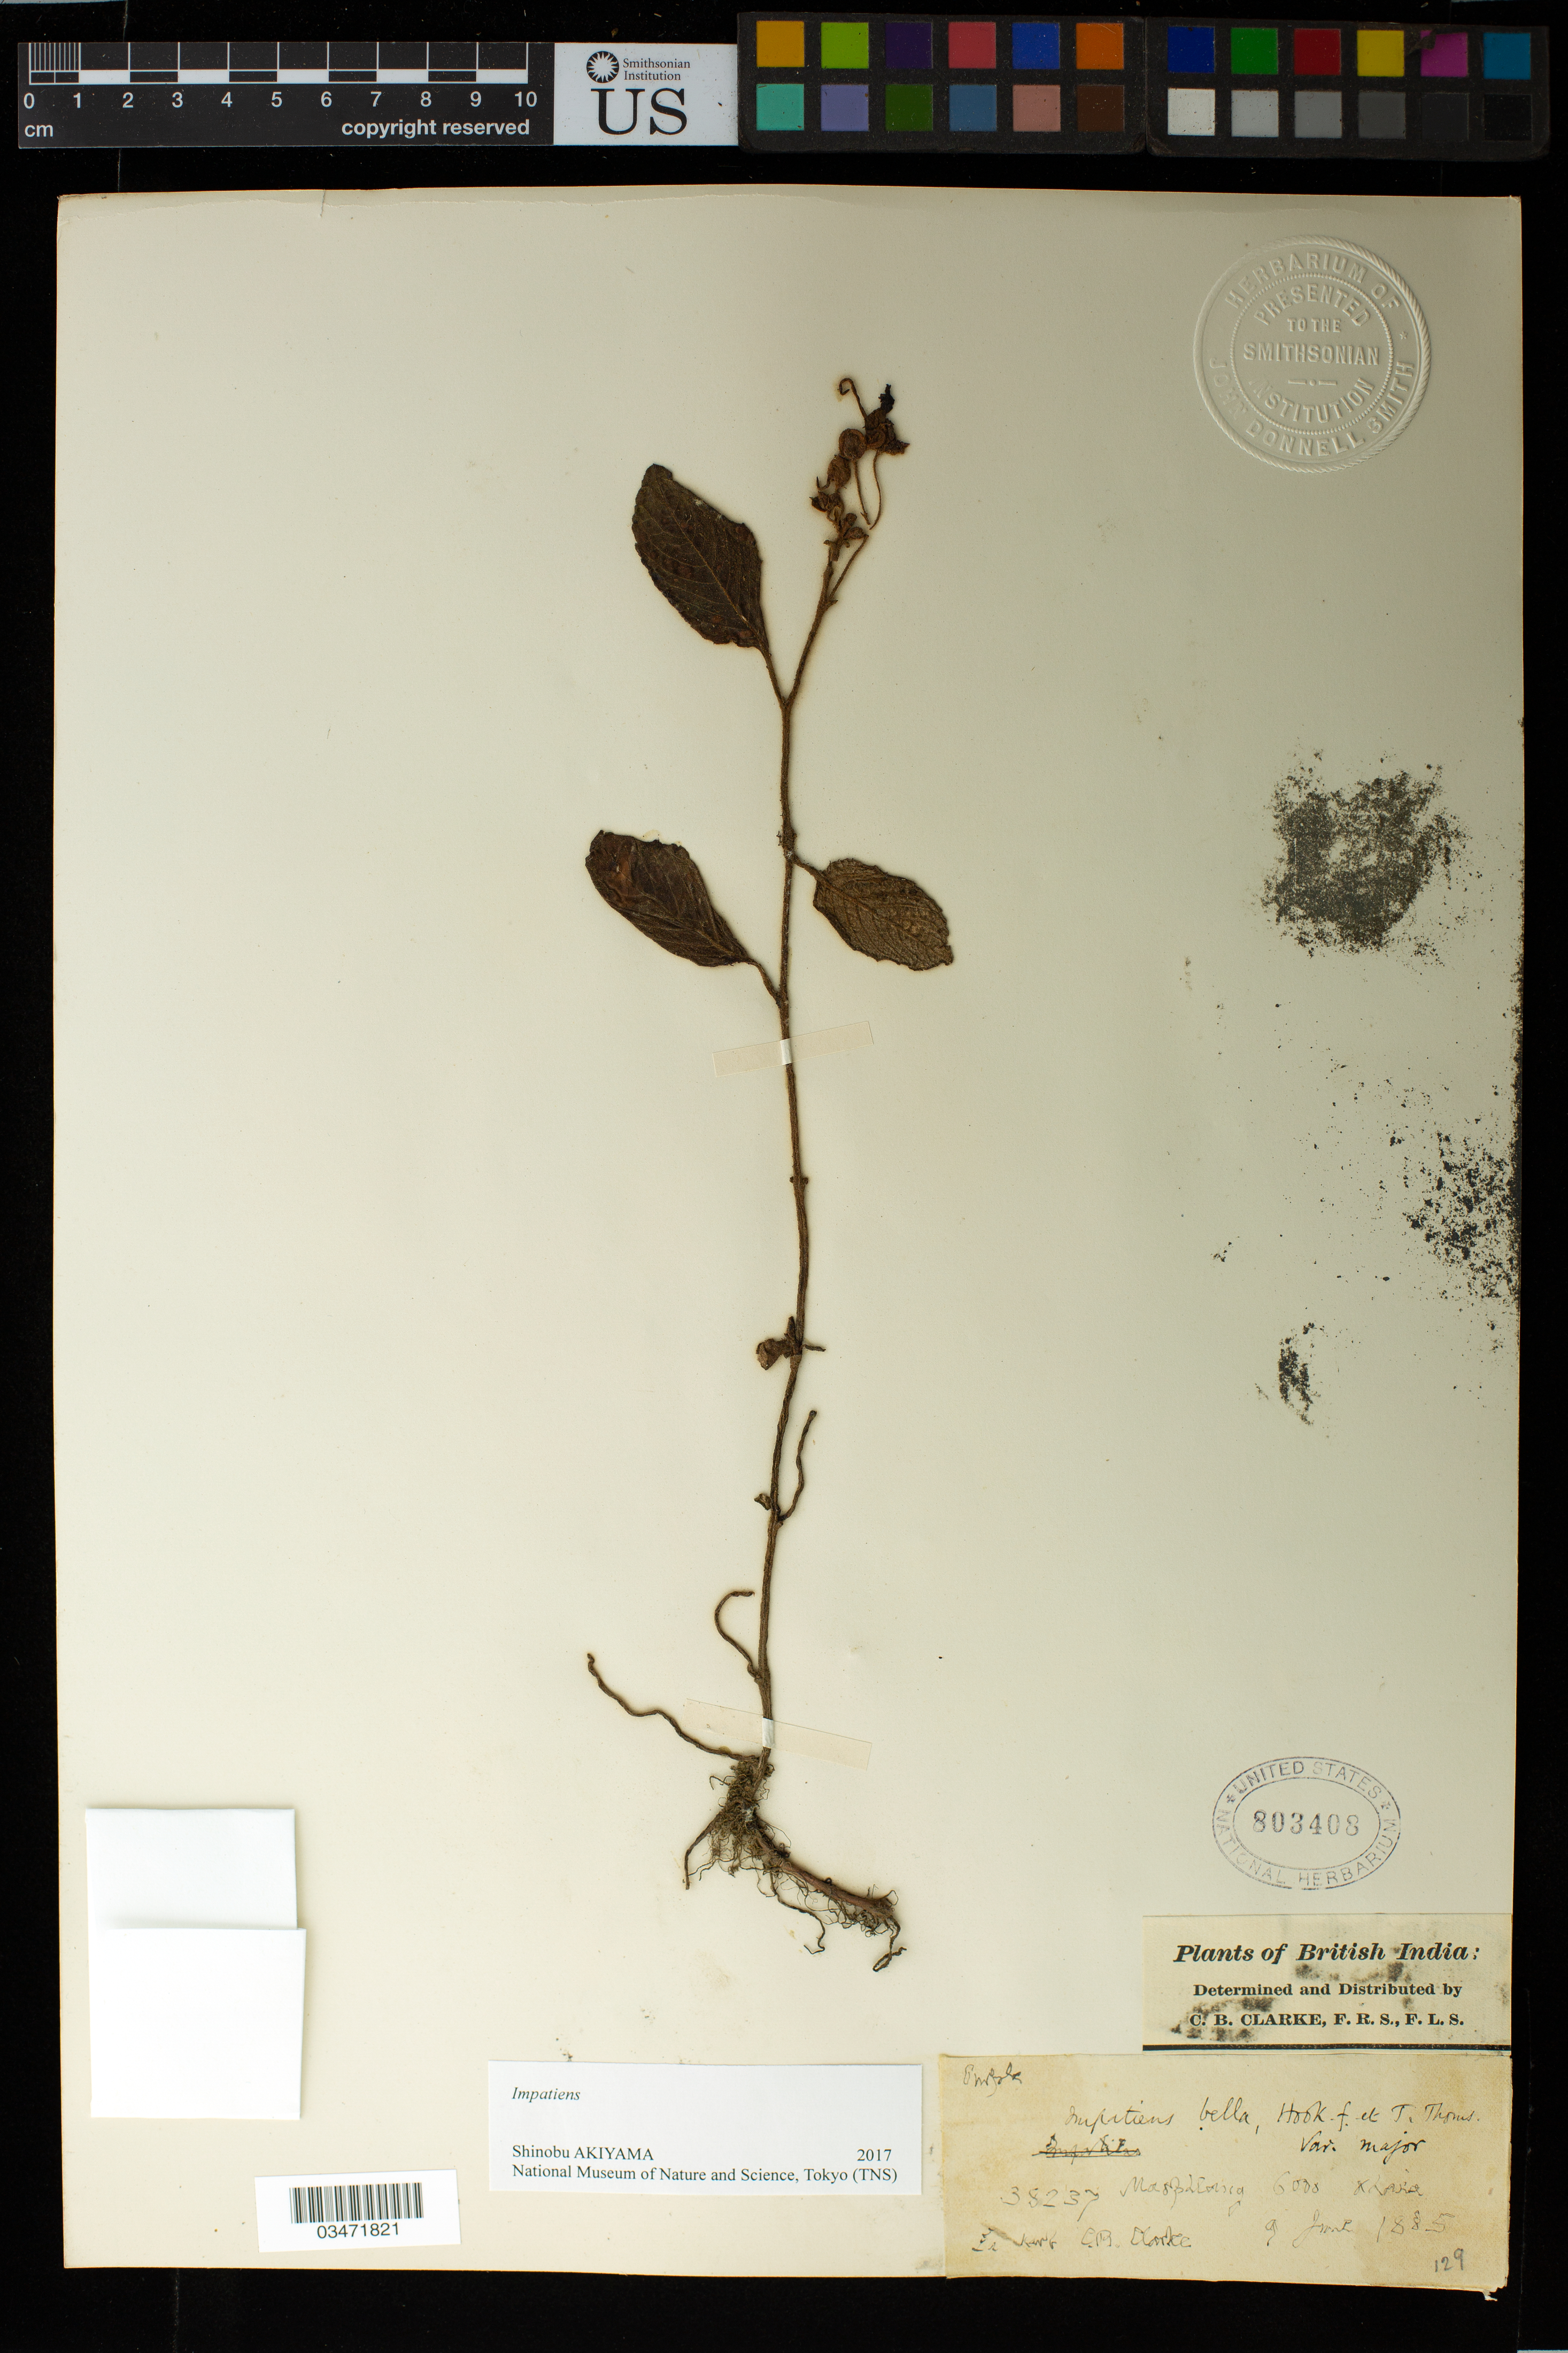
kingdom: Plantae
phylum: Tracheophyta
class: Magnoliopsida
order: Ericales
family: Balsaminaceae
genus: Impatiens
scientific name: Impatiens sp.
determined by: Akiyama, Shinobu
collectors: C. B. Clarke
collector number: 38327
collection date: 1884-10-06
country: India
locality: Masphlong [? locality illegible]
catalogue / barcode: US 803408